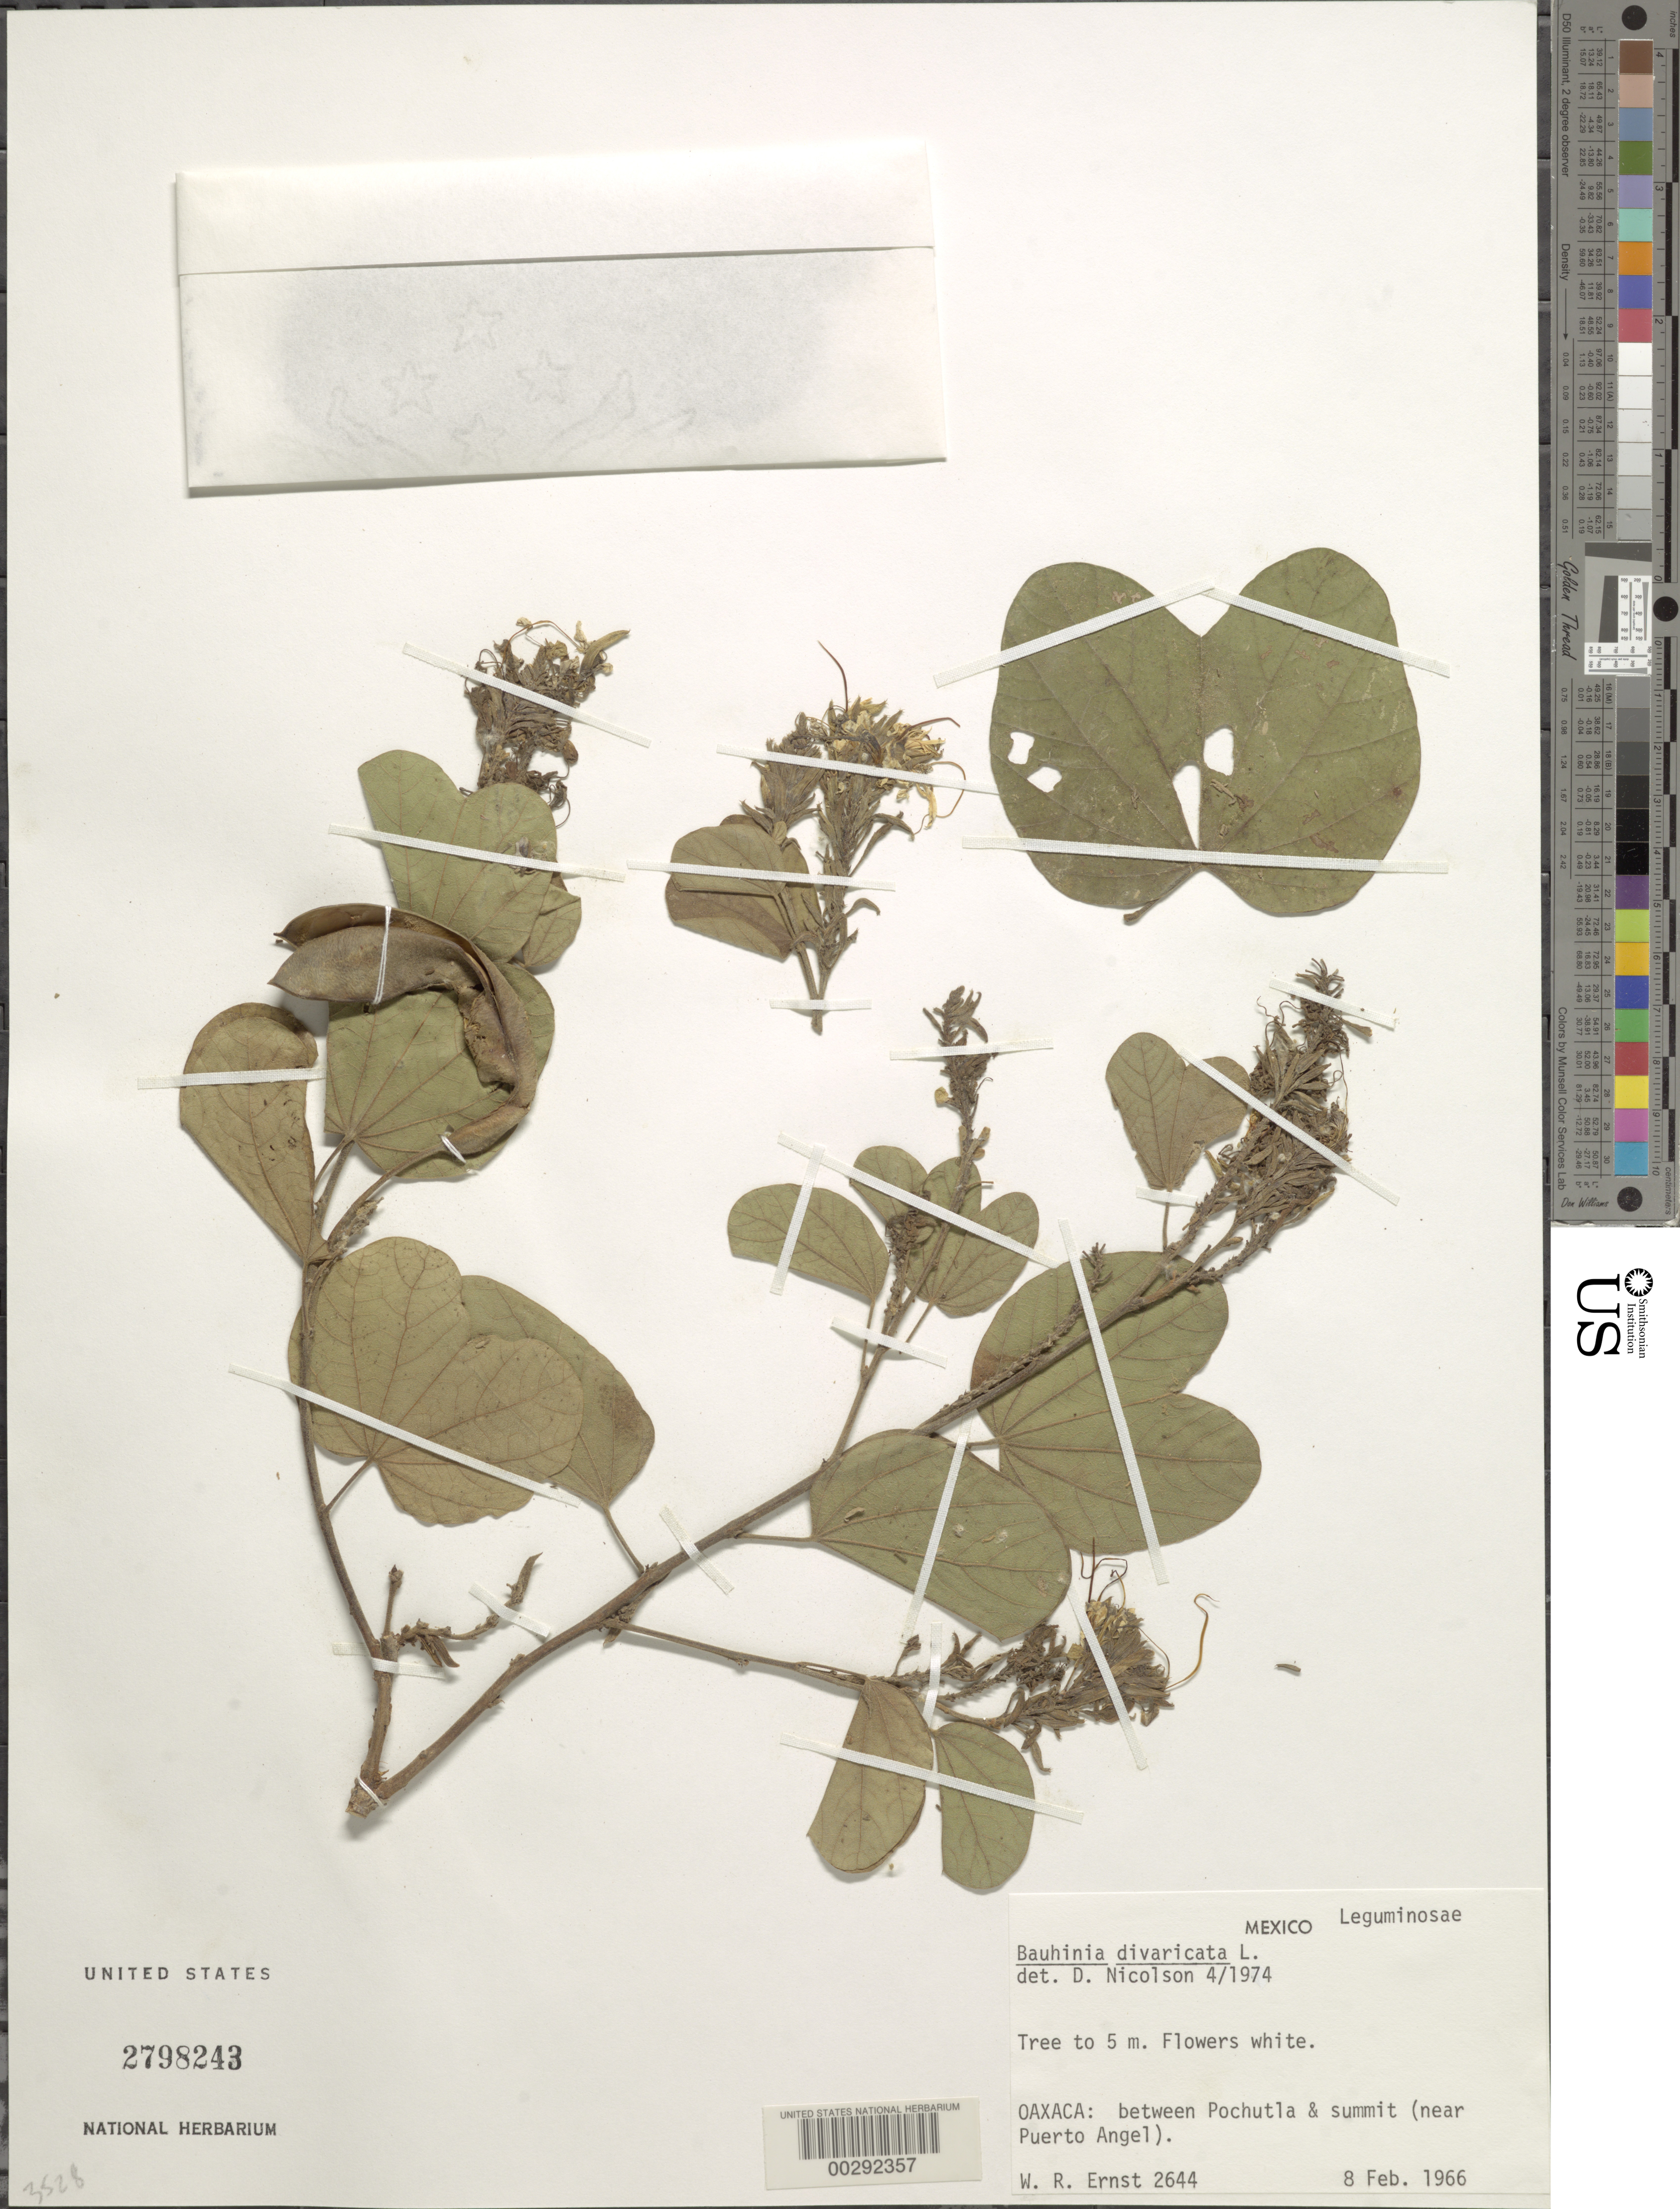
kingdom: Plantae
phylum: Tracheophyta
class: Magnoliopsida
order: Fabales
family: Fabaceae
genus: Bauhinia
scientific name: Bauhinia divaricata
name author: L.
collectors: W. R. Ernst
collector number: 2644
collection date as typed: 08 Feb 1966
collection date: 1966-02-08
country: Mexico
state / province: Oaxaca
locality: Between Pochutla and summit (near puerto angel)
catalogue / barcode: US 2798243